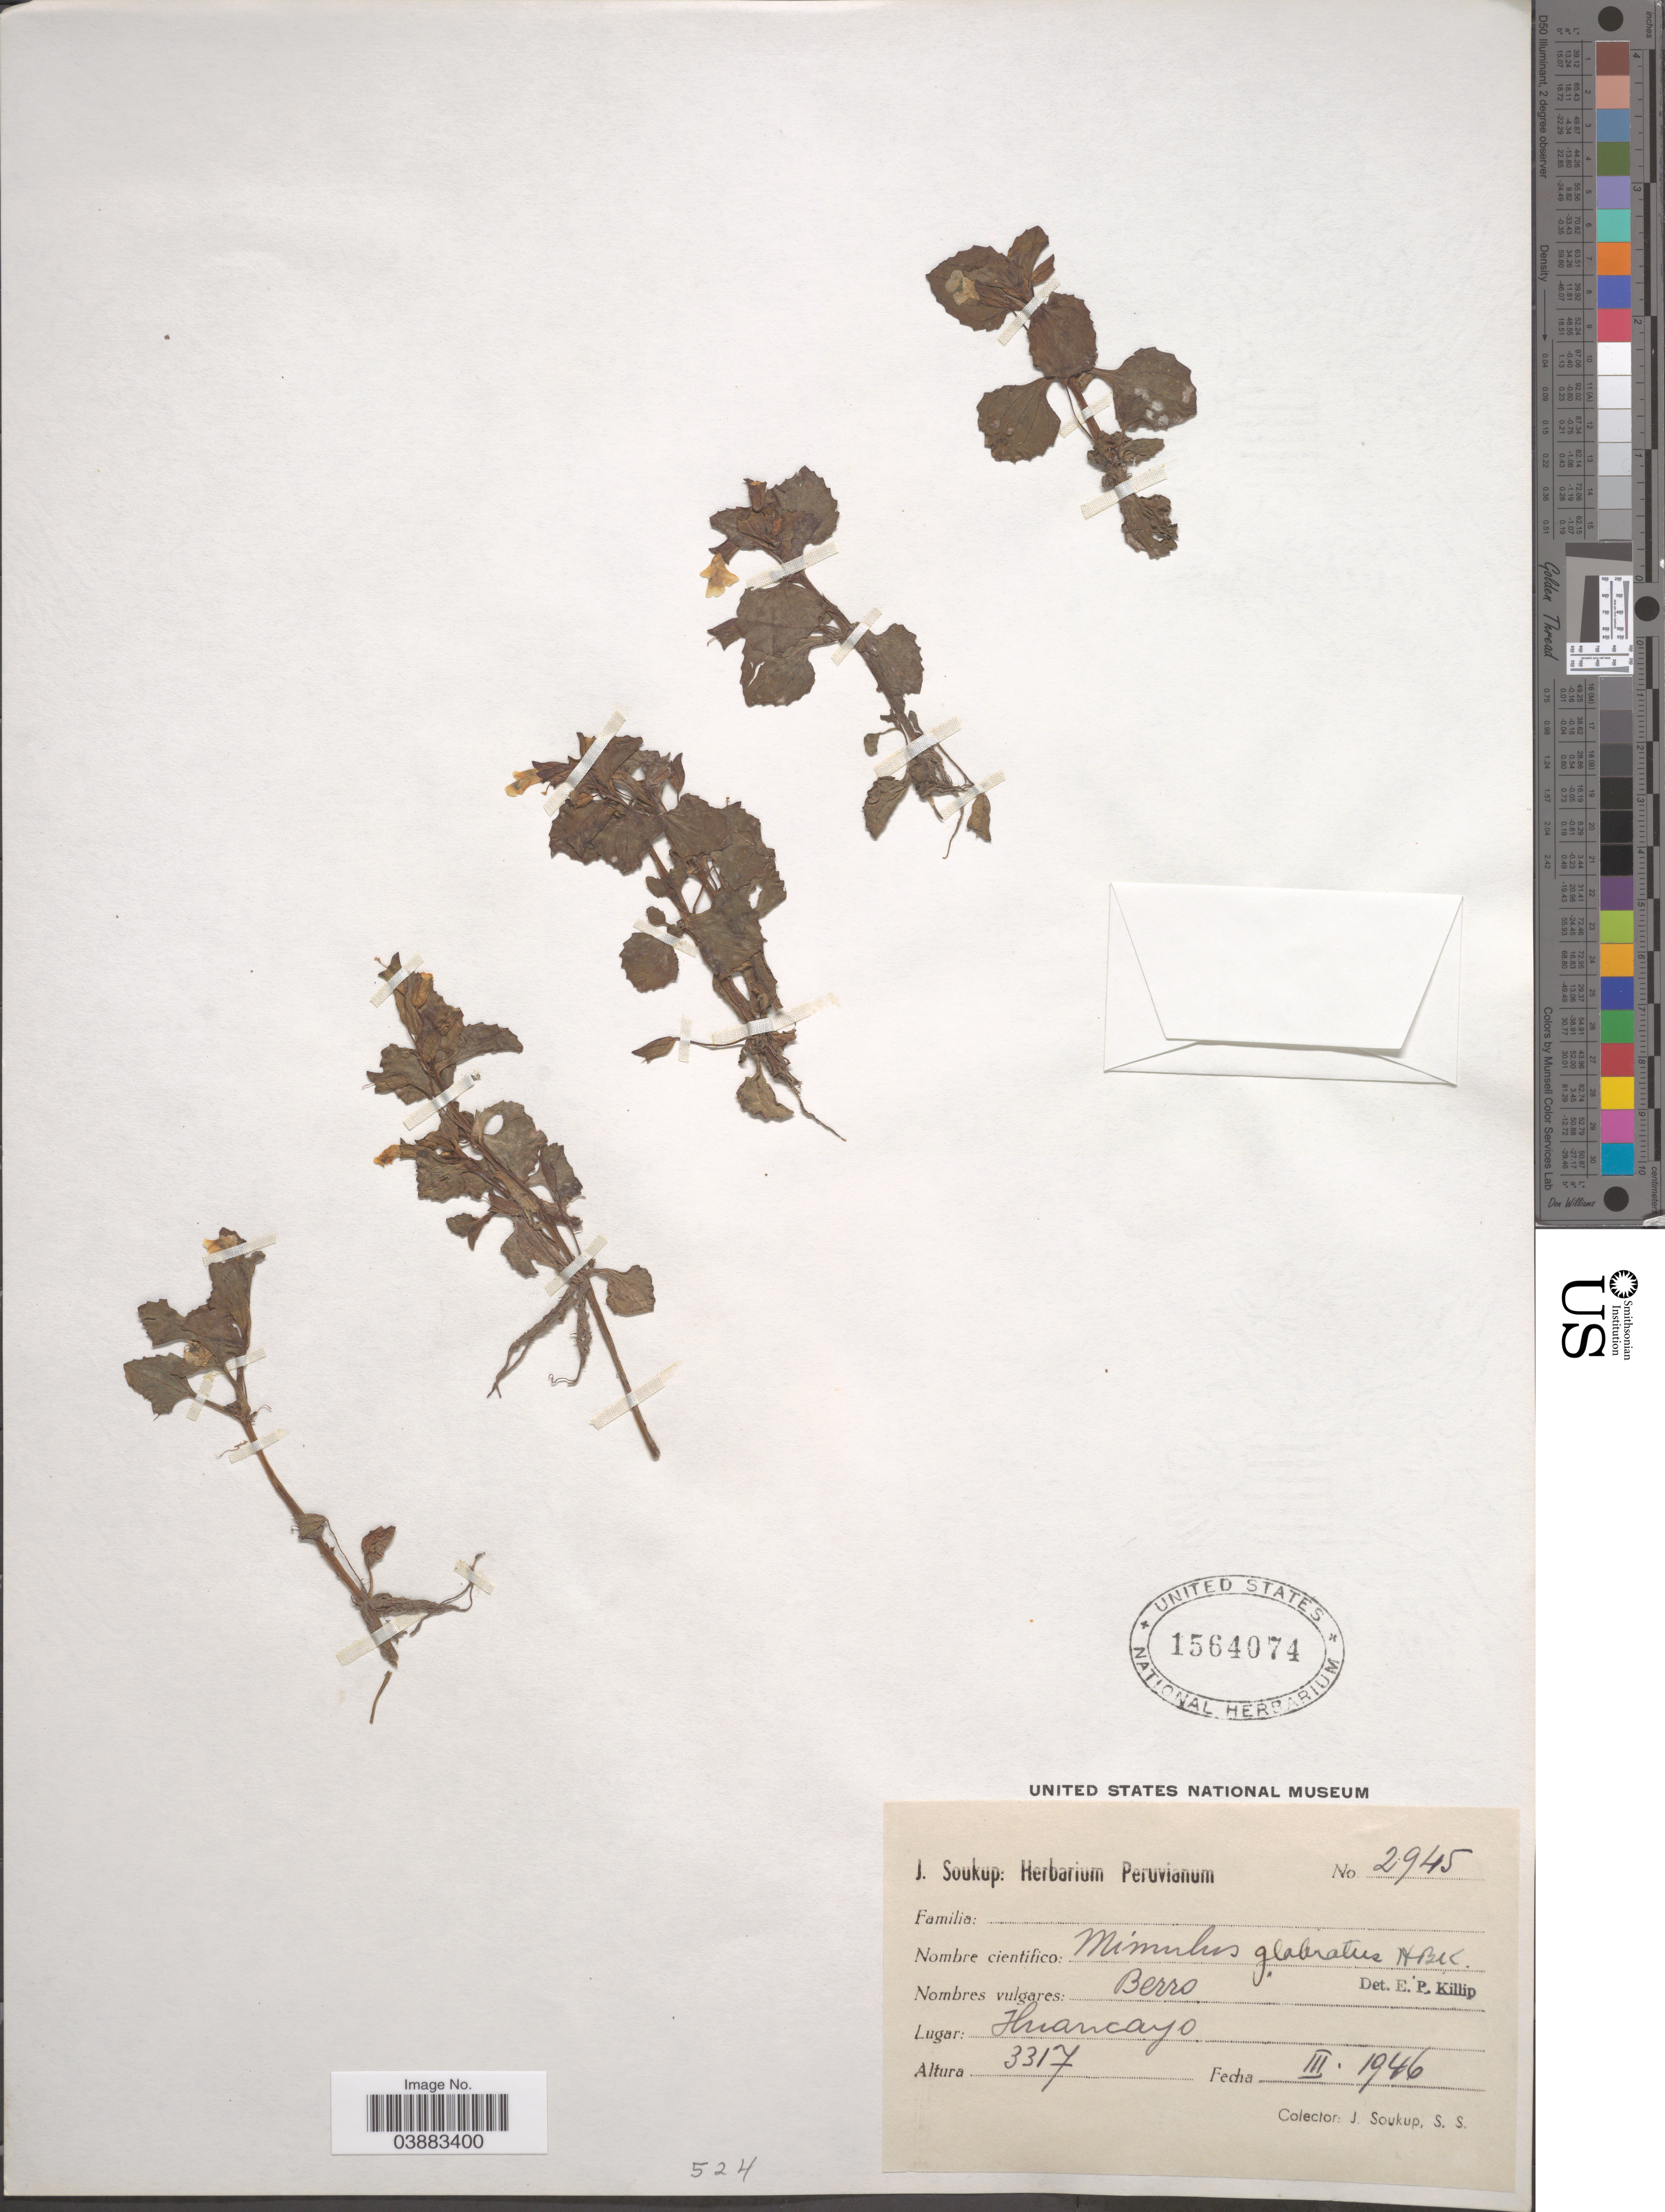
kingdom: Plantae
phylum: Tracheophyta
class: Magnoliopsida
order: Lamiales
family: Phrymaceae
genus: Mimulus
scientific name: Mimulus glabratus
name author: Kunth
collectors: J. Soukup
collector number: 2945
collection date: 1946-03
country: Peru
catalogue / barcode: US 1564074